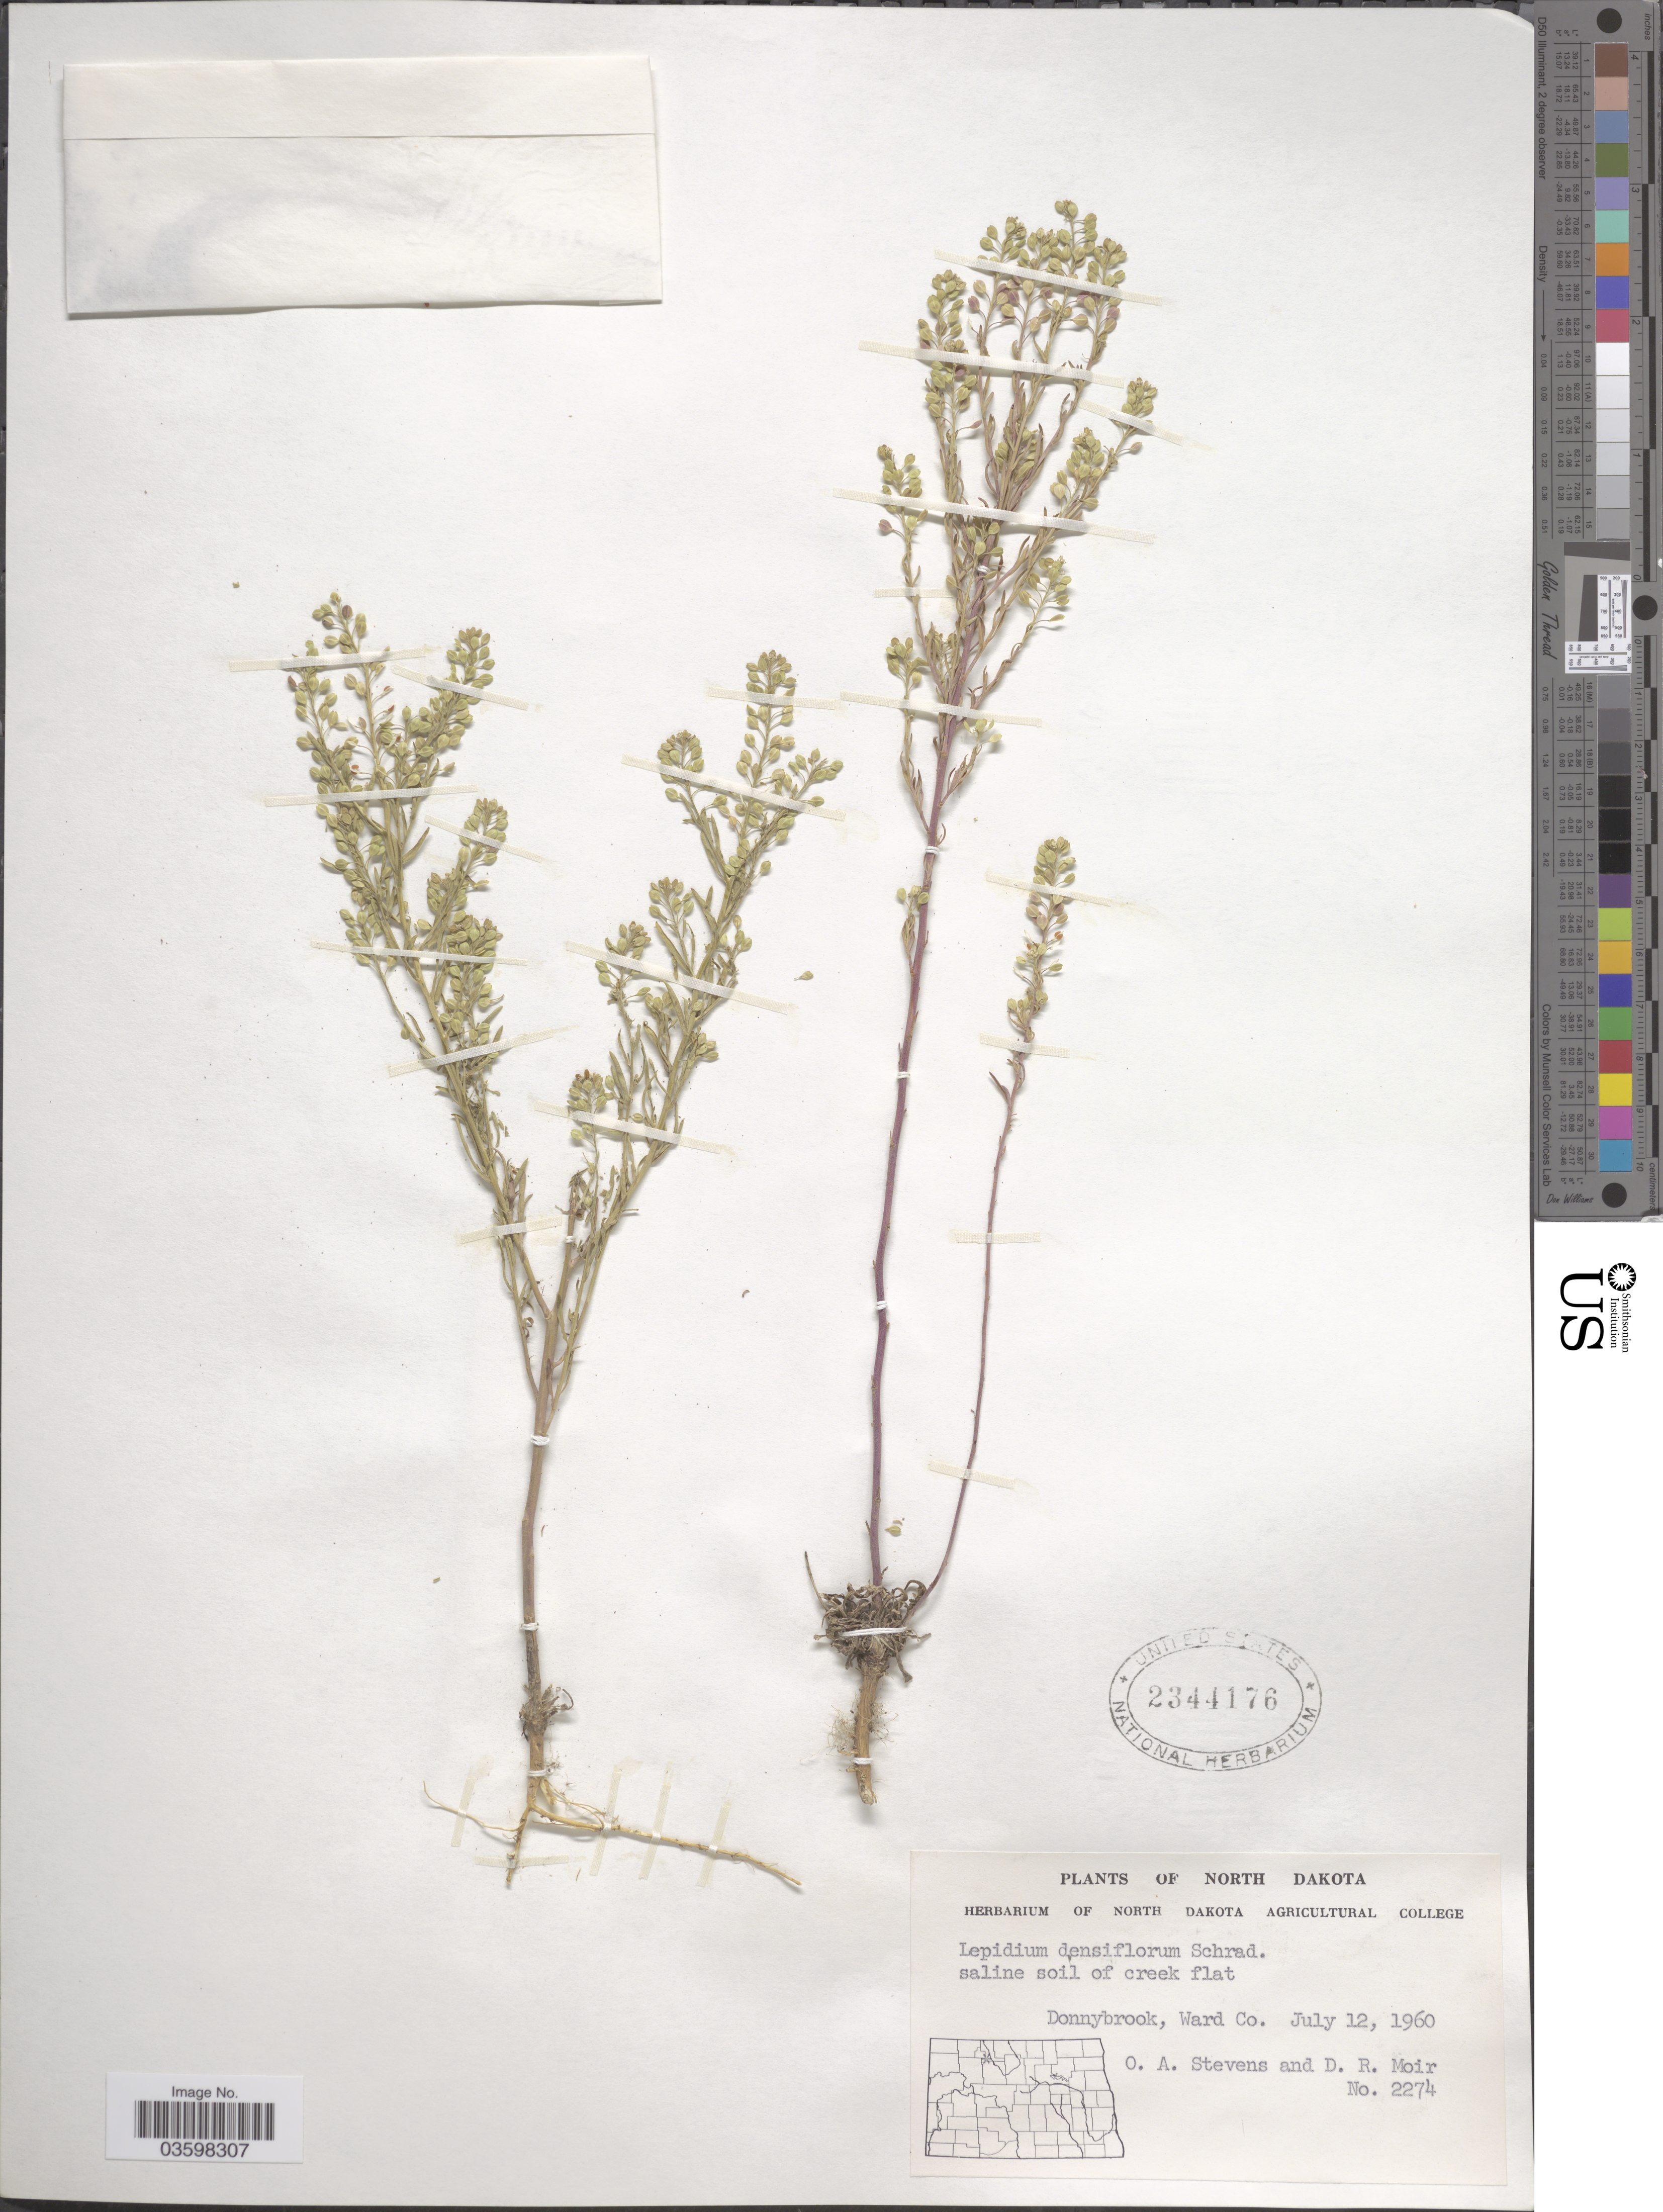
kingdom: Plantae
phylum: Tracheophyta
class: Magnoliopsida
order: Brassicales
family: Brassicaceae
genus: Lepidium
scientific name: Lepidium densiflorum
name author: Schrad.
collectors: O. A. Stevens & D. Moir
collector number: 2274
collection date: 1960-07-12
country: United States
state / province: North Dakota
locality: Donnybrook, Ward Co.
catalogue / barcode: US 2344176